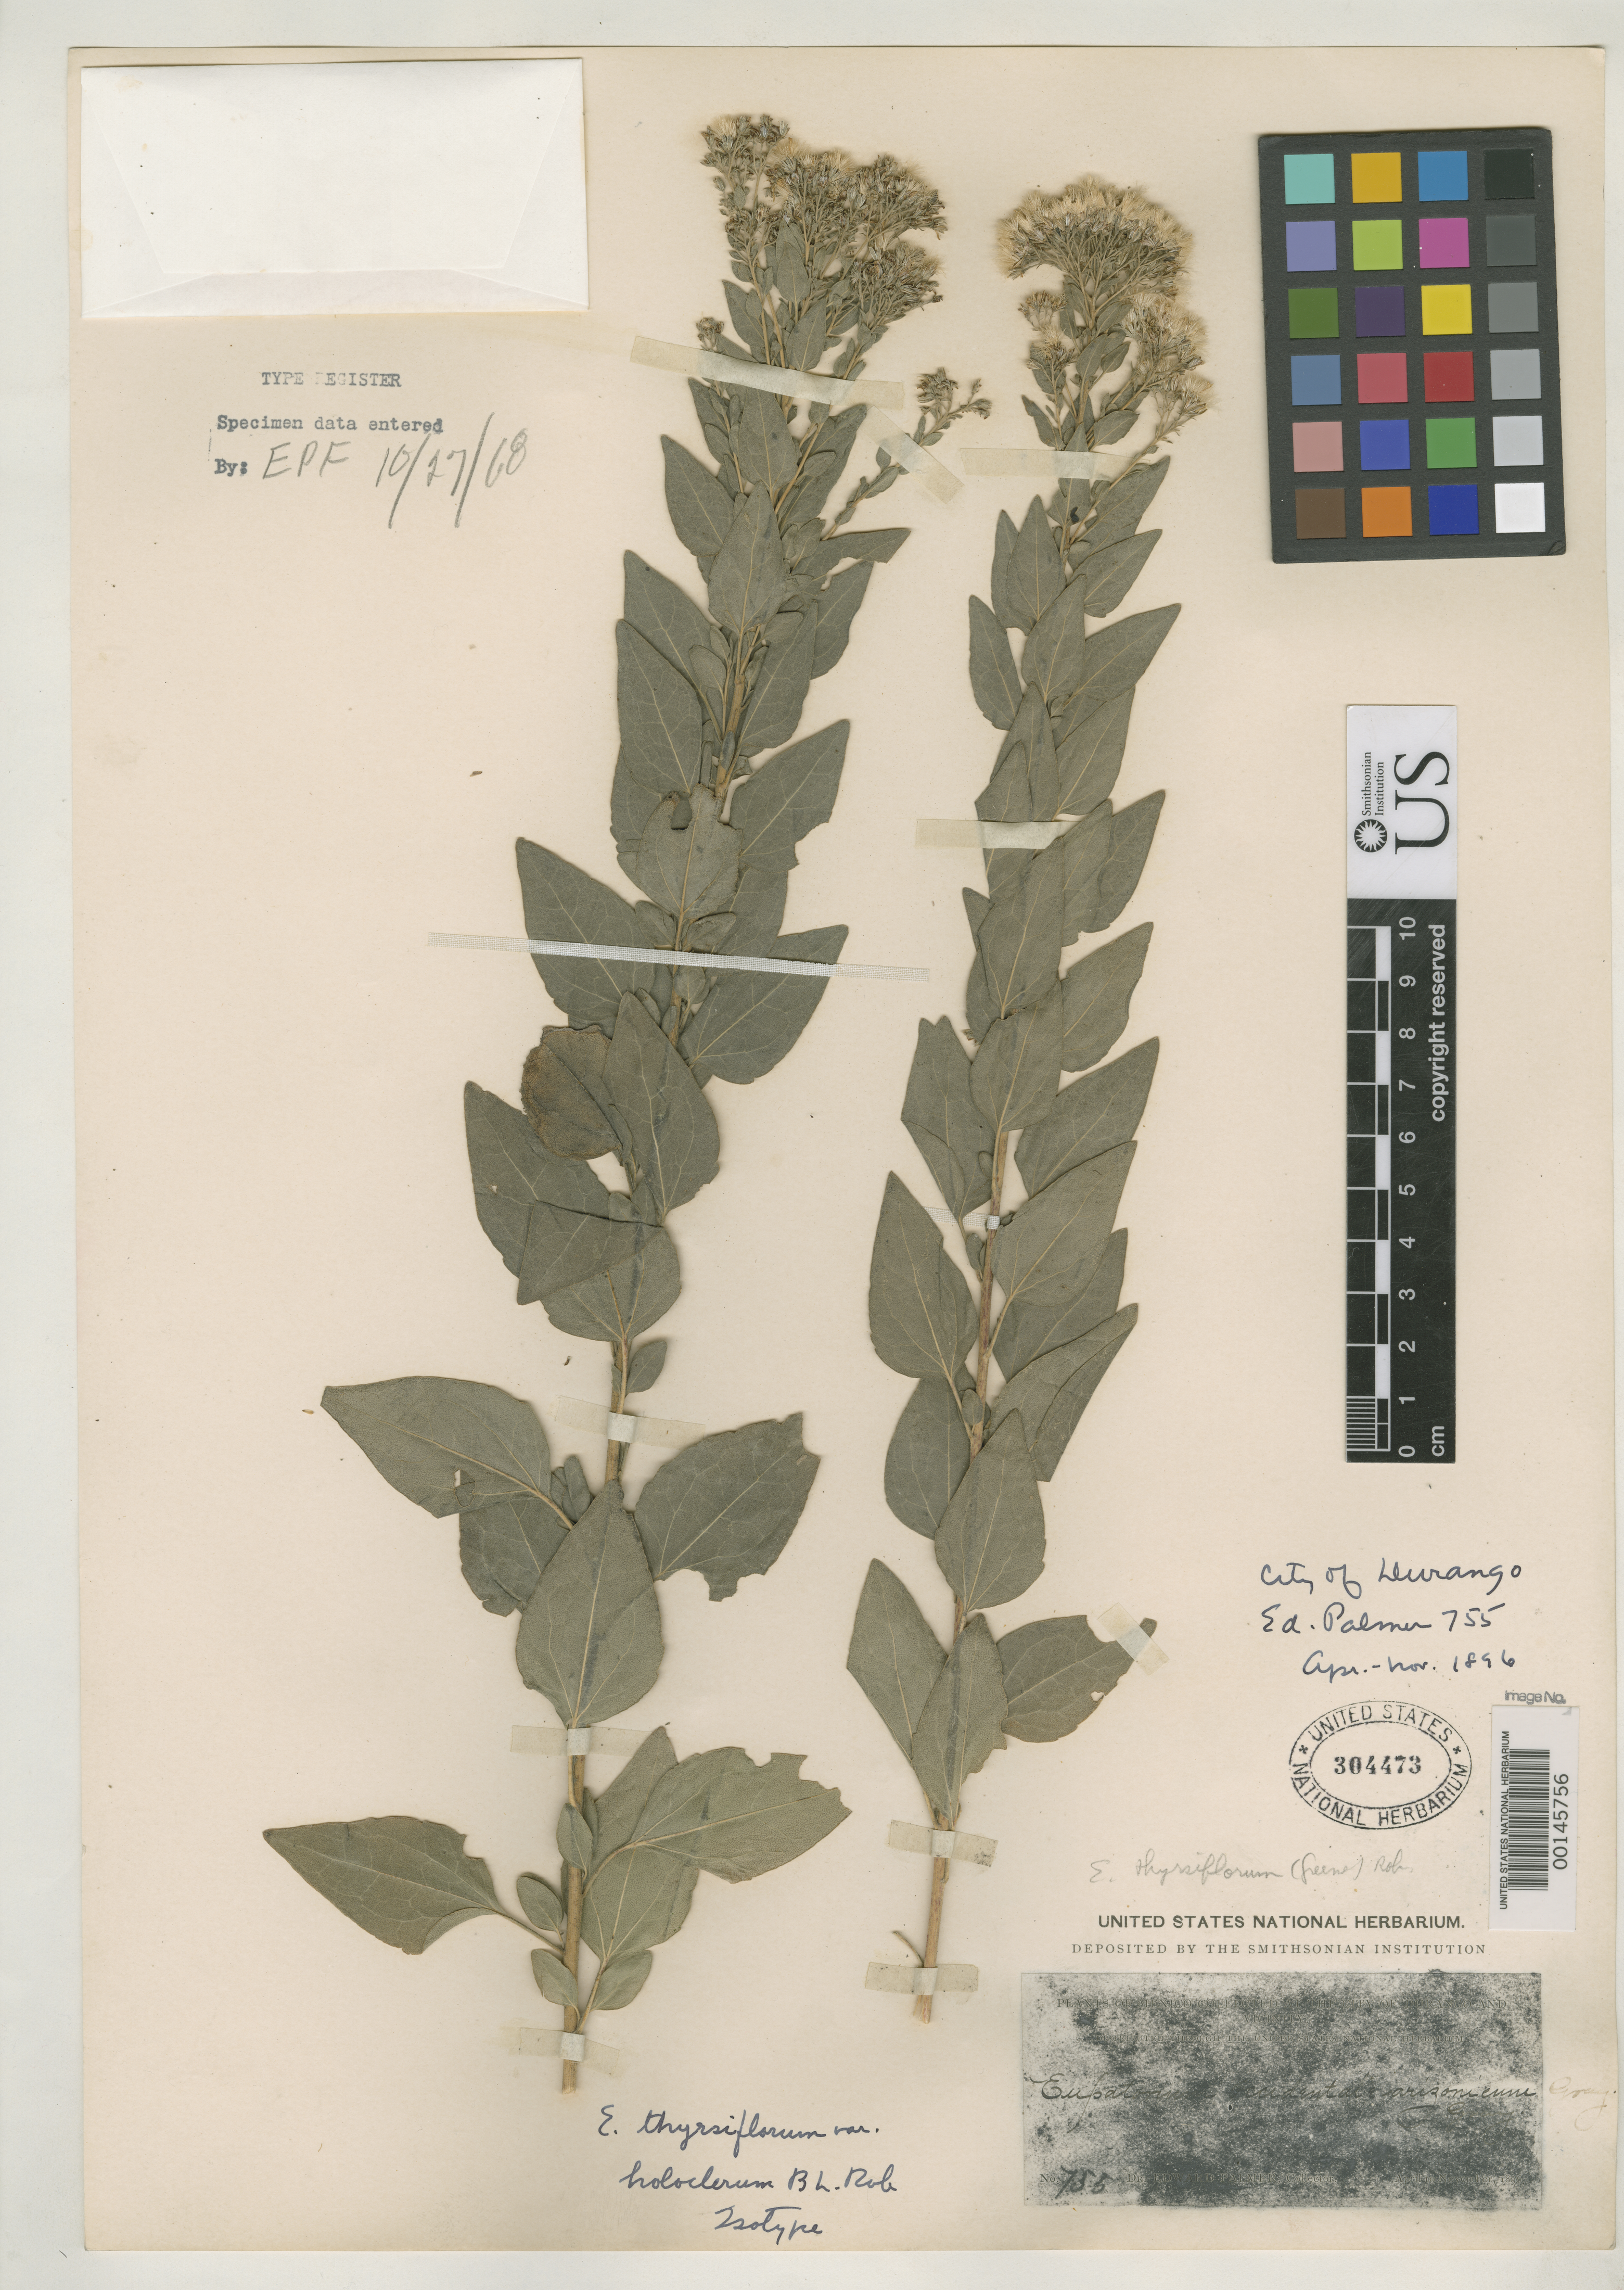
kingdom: Plantae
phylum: Tracheophyta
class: Magnoliopsida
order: Asterales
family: Asteraceae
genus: Eupatorium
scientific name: Eupatorium thyrsiflorum var. holoclerum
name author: B.L. Rob.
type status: Isotype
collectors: E. Palmer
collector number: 755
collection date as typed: Apr 1896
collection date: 1896-04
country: Mexico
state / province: Durango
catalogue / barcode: US 304473